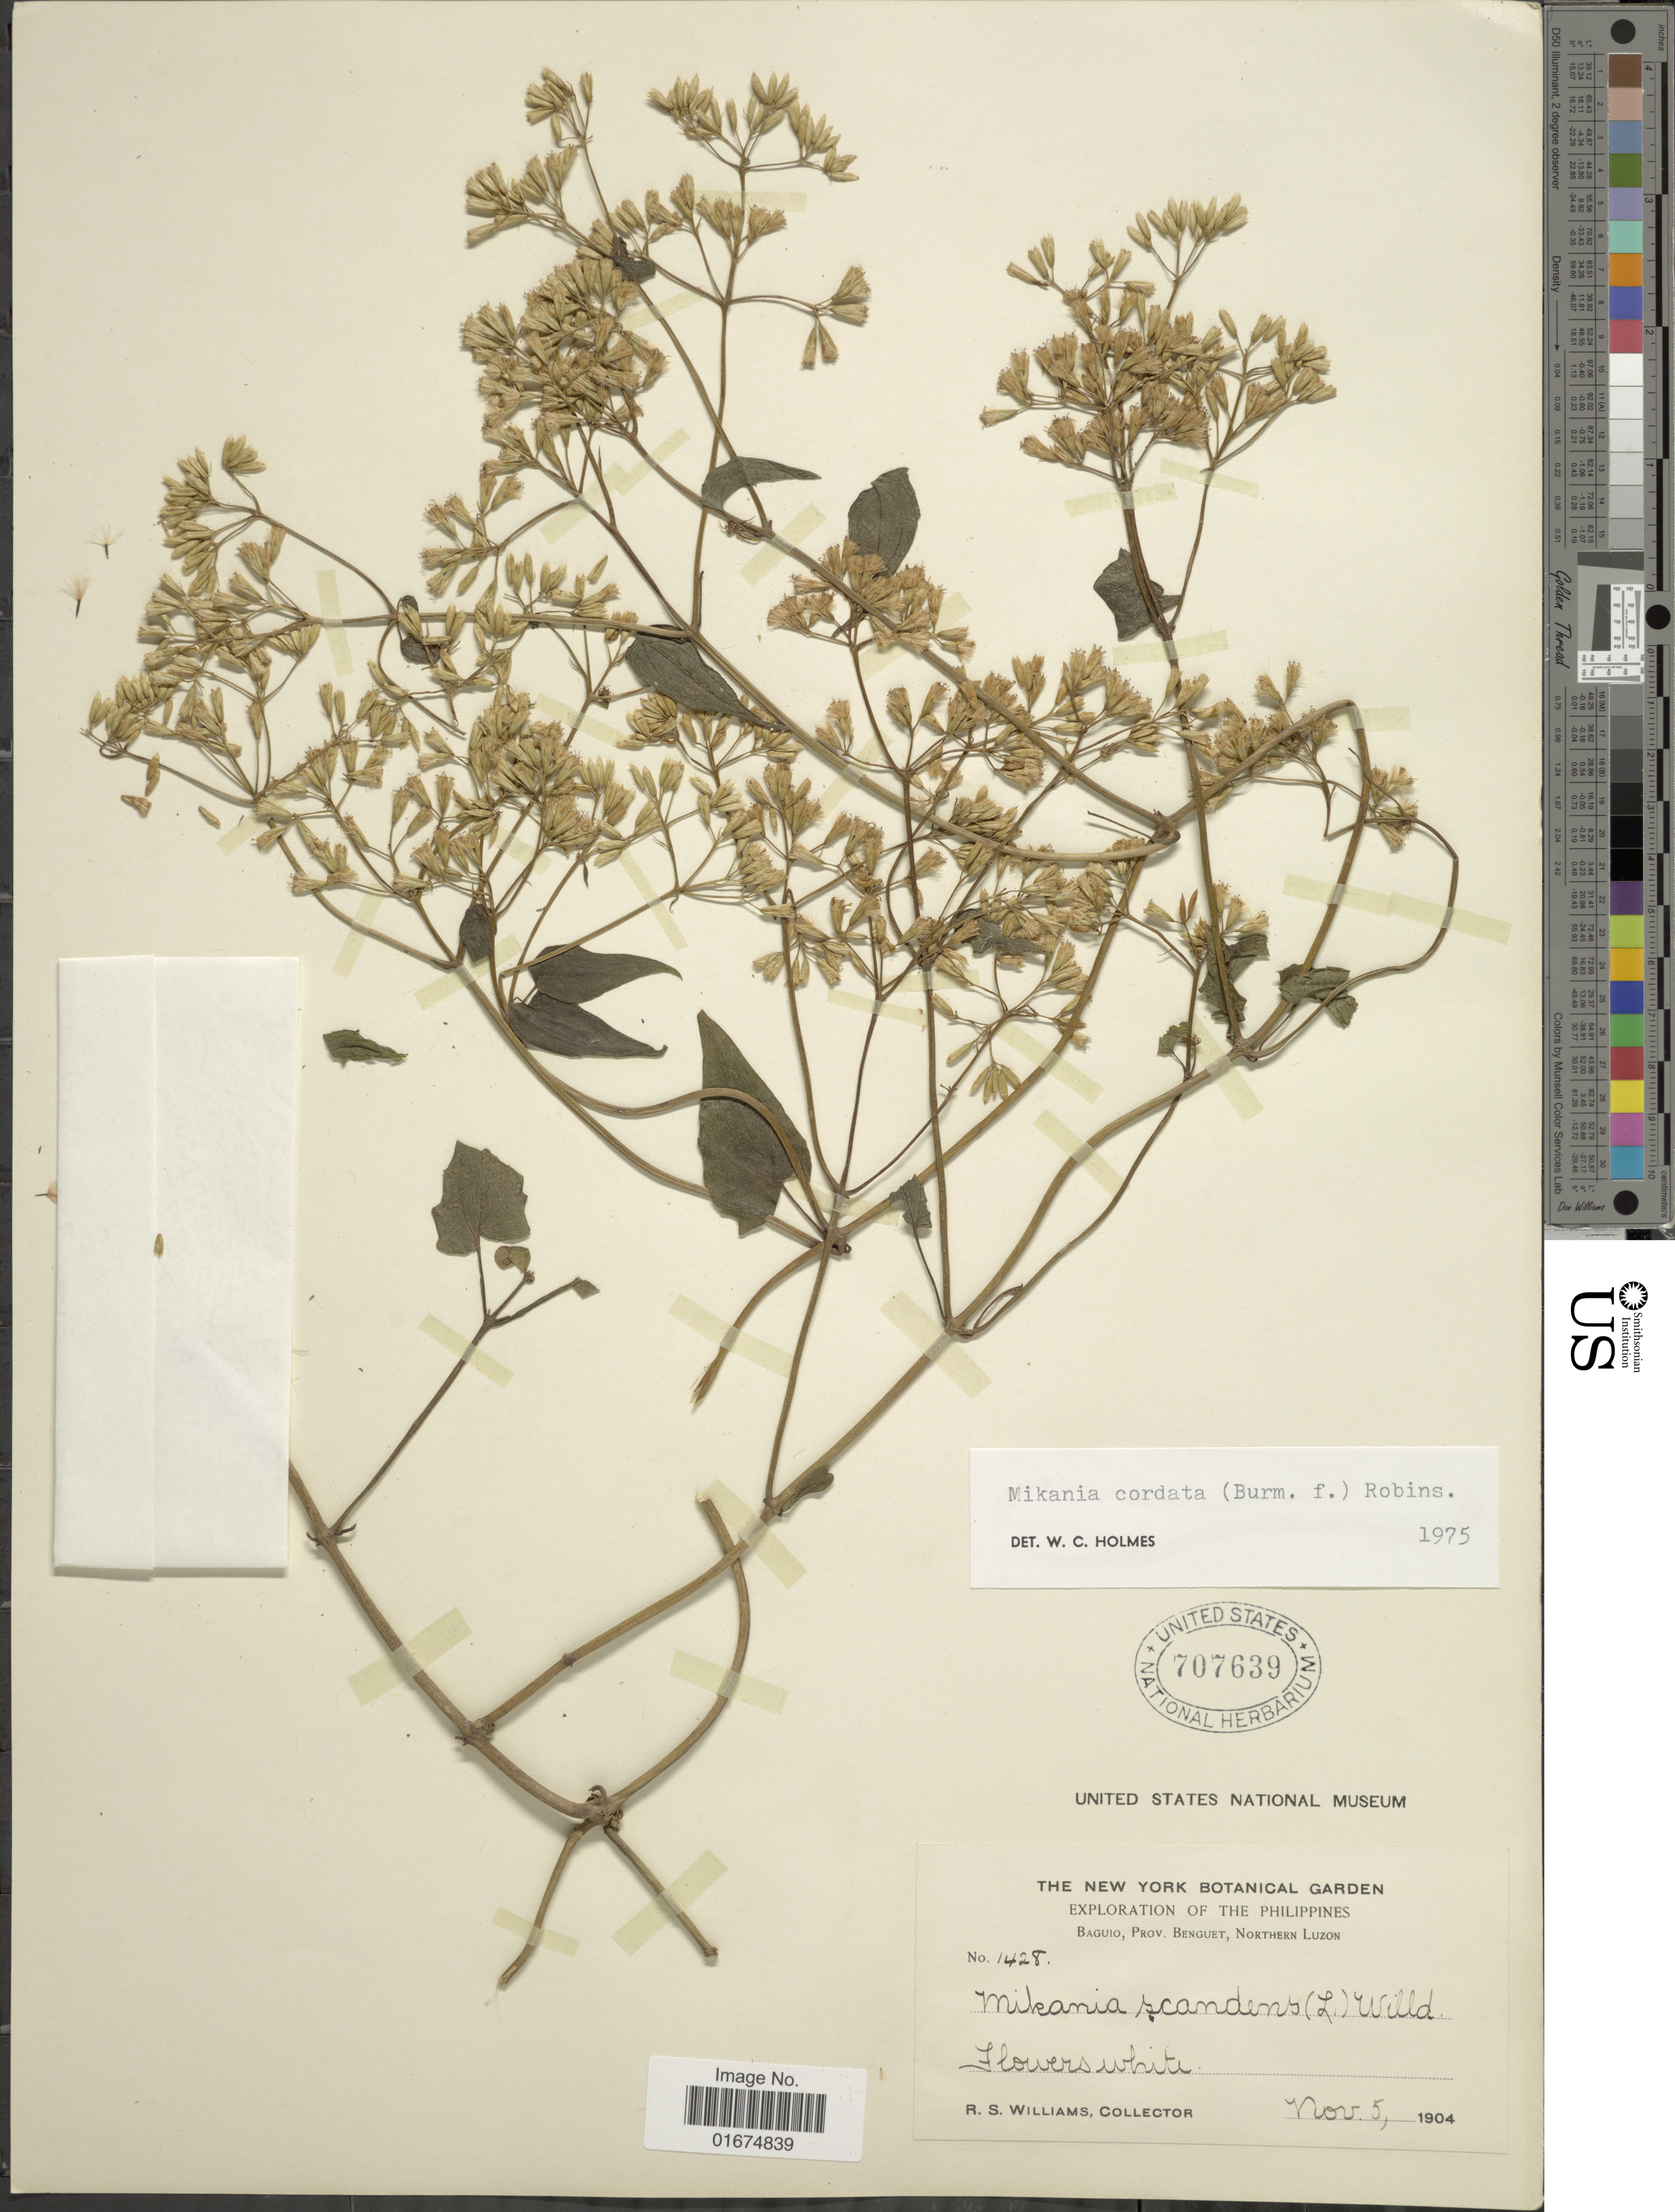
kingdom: Plantae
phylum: Tracheophyta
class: Magnoliopsida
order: Asterales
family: Asteraceae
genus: Mikania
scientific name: Mikania cordata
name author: (Burm. f.) B.L. Rob.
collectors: R. S. Williams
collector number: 1428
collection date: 1904-11-05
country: Philippines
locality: The Philippines, Baguio, Prov. Benguet, Northern Luzon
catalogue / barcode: US 707639